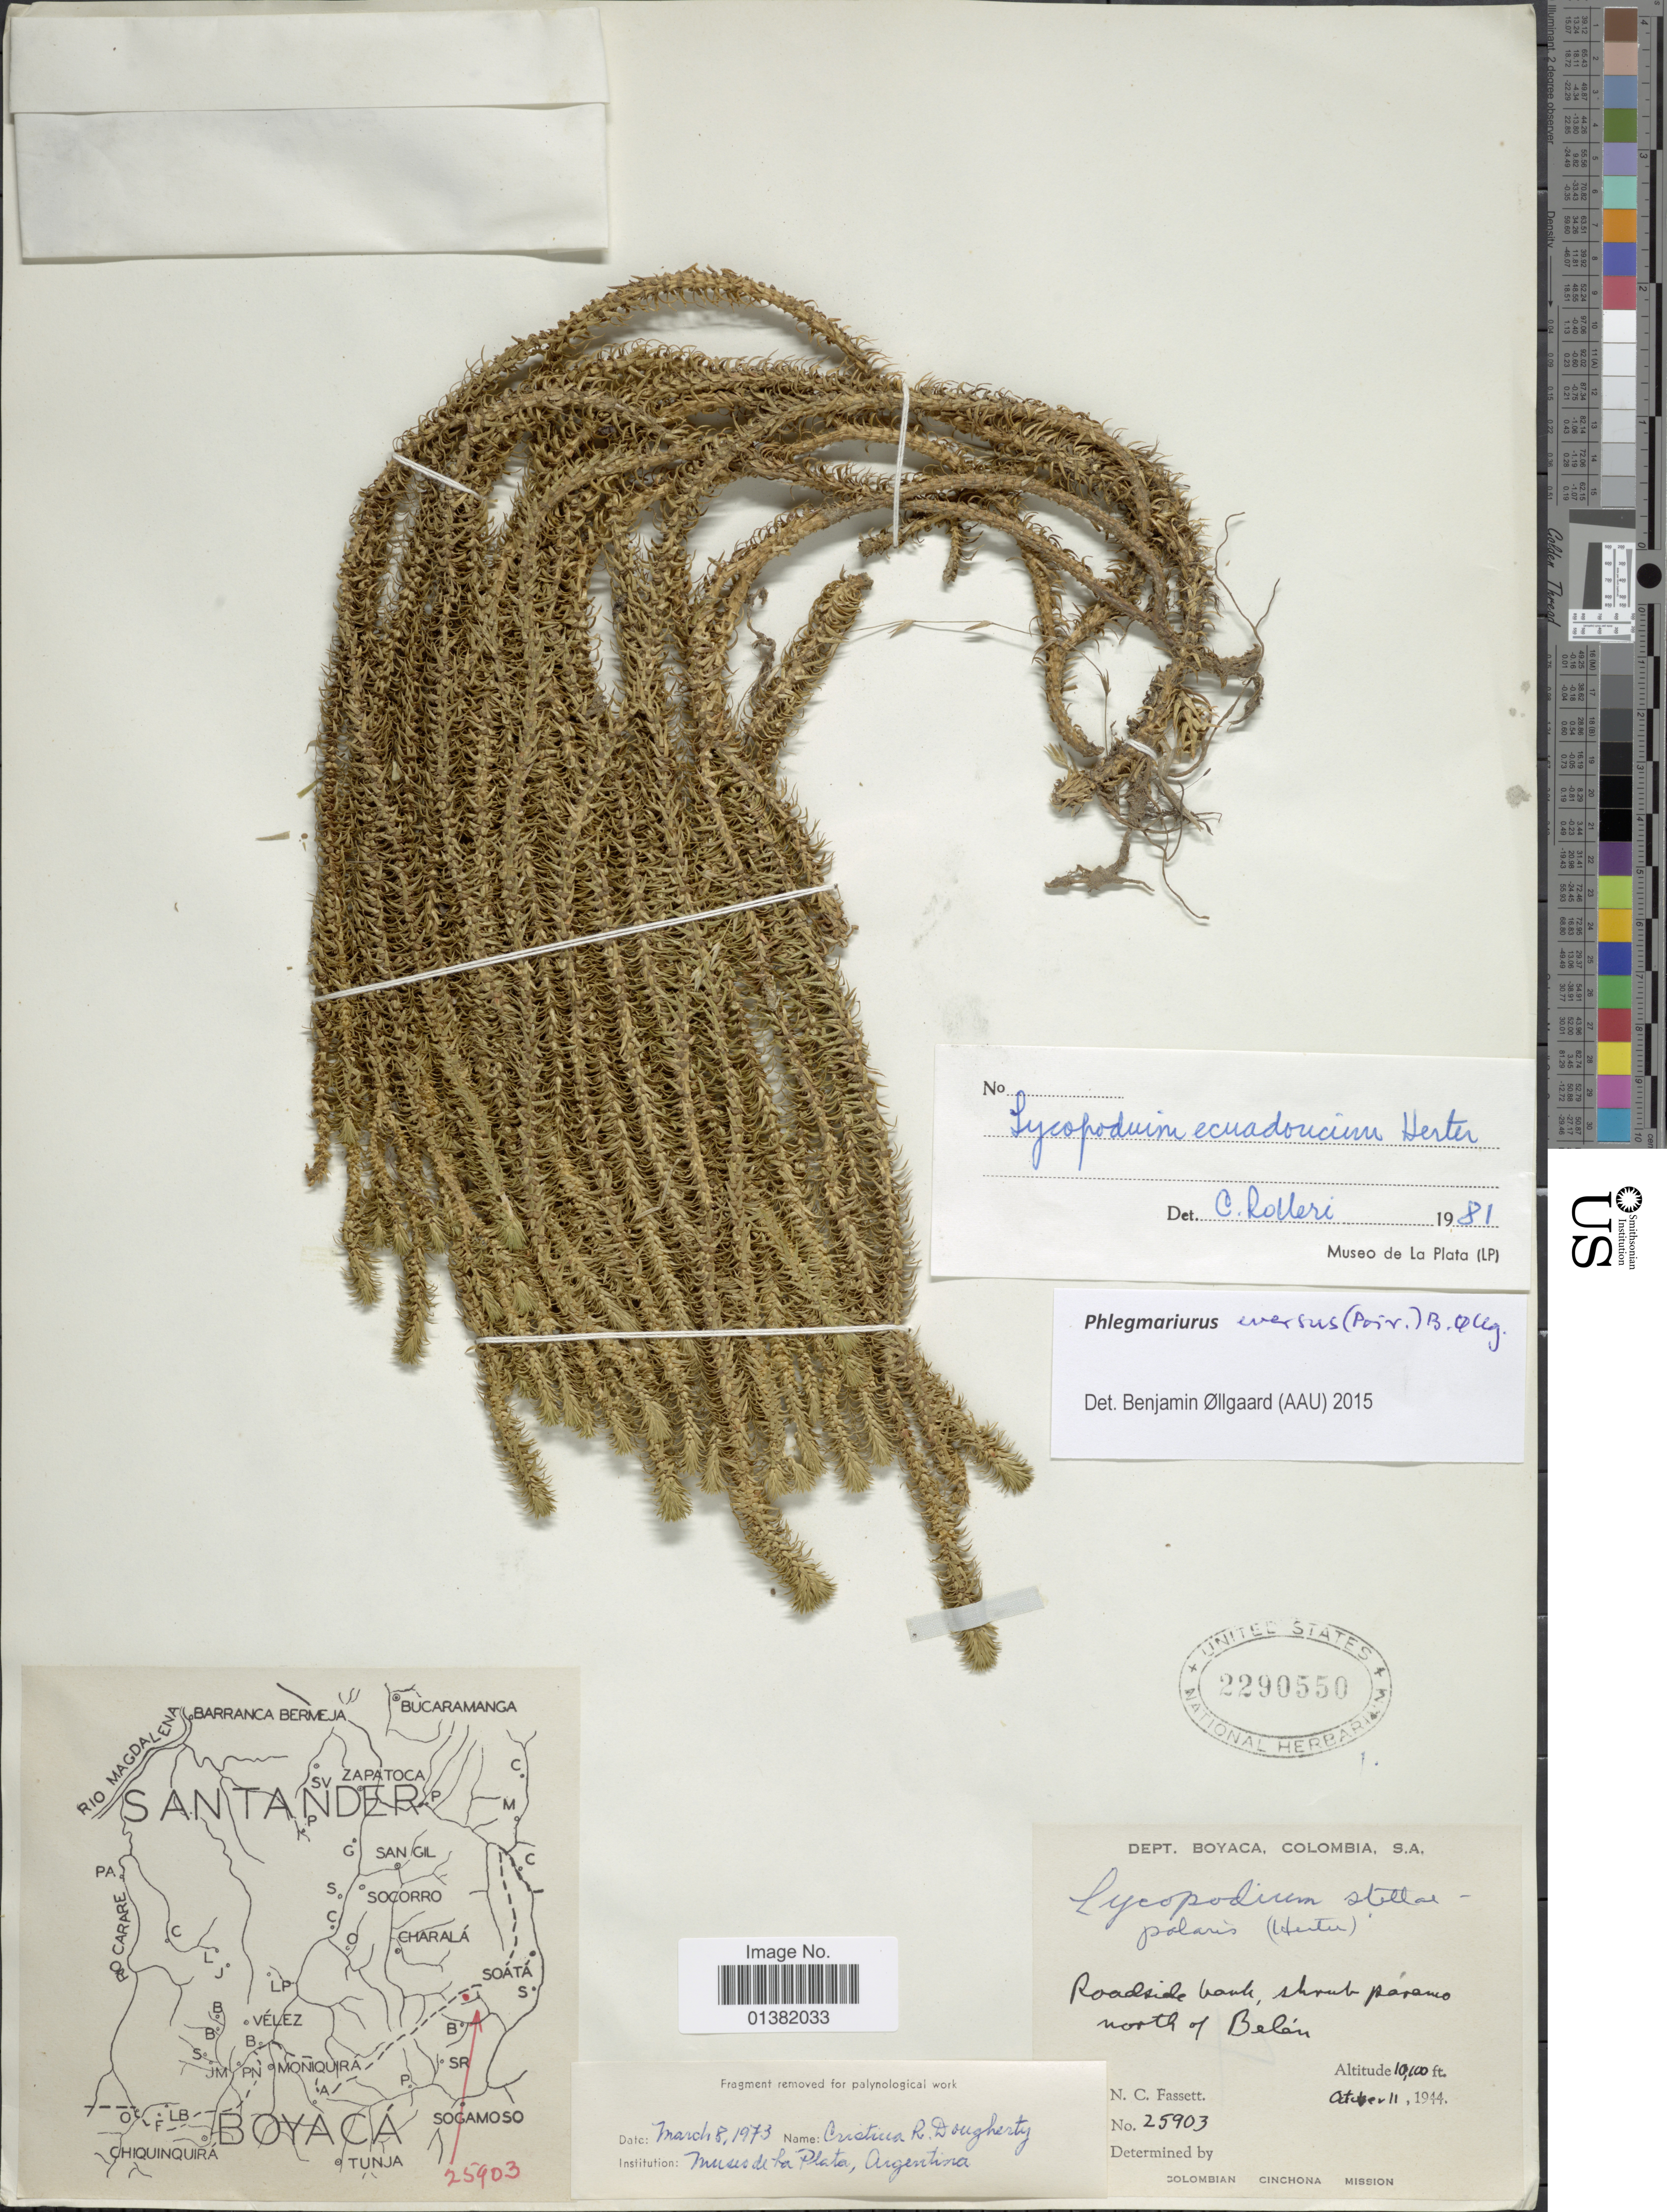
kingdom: Plantae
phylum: Tracheophyta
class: Lycopodiopsida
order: Lycopodiales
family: Lycopodiaceae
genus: Phlegmariurus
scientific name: Phlegmariurus eversus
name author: (Poir.) B. Øllg.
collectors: N. C. Fassett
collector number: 25903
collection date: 1944-10-11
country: Colombia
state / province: Boyacá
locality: Roadside bank, shrub paramo north of Belen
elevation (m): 3078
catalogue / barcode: US 2290550